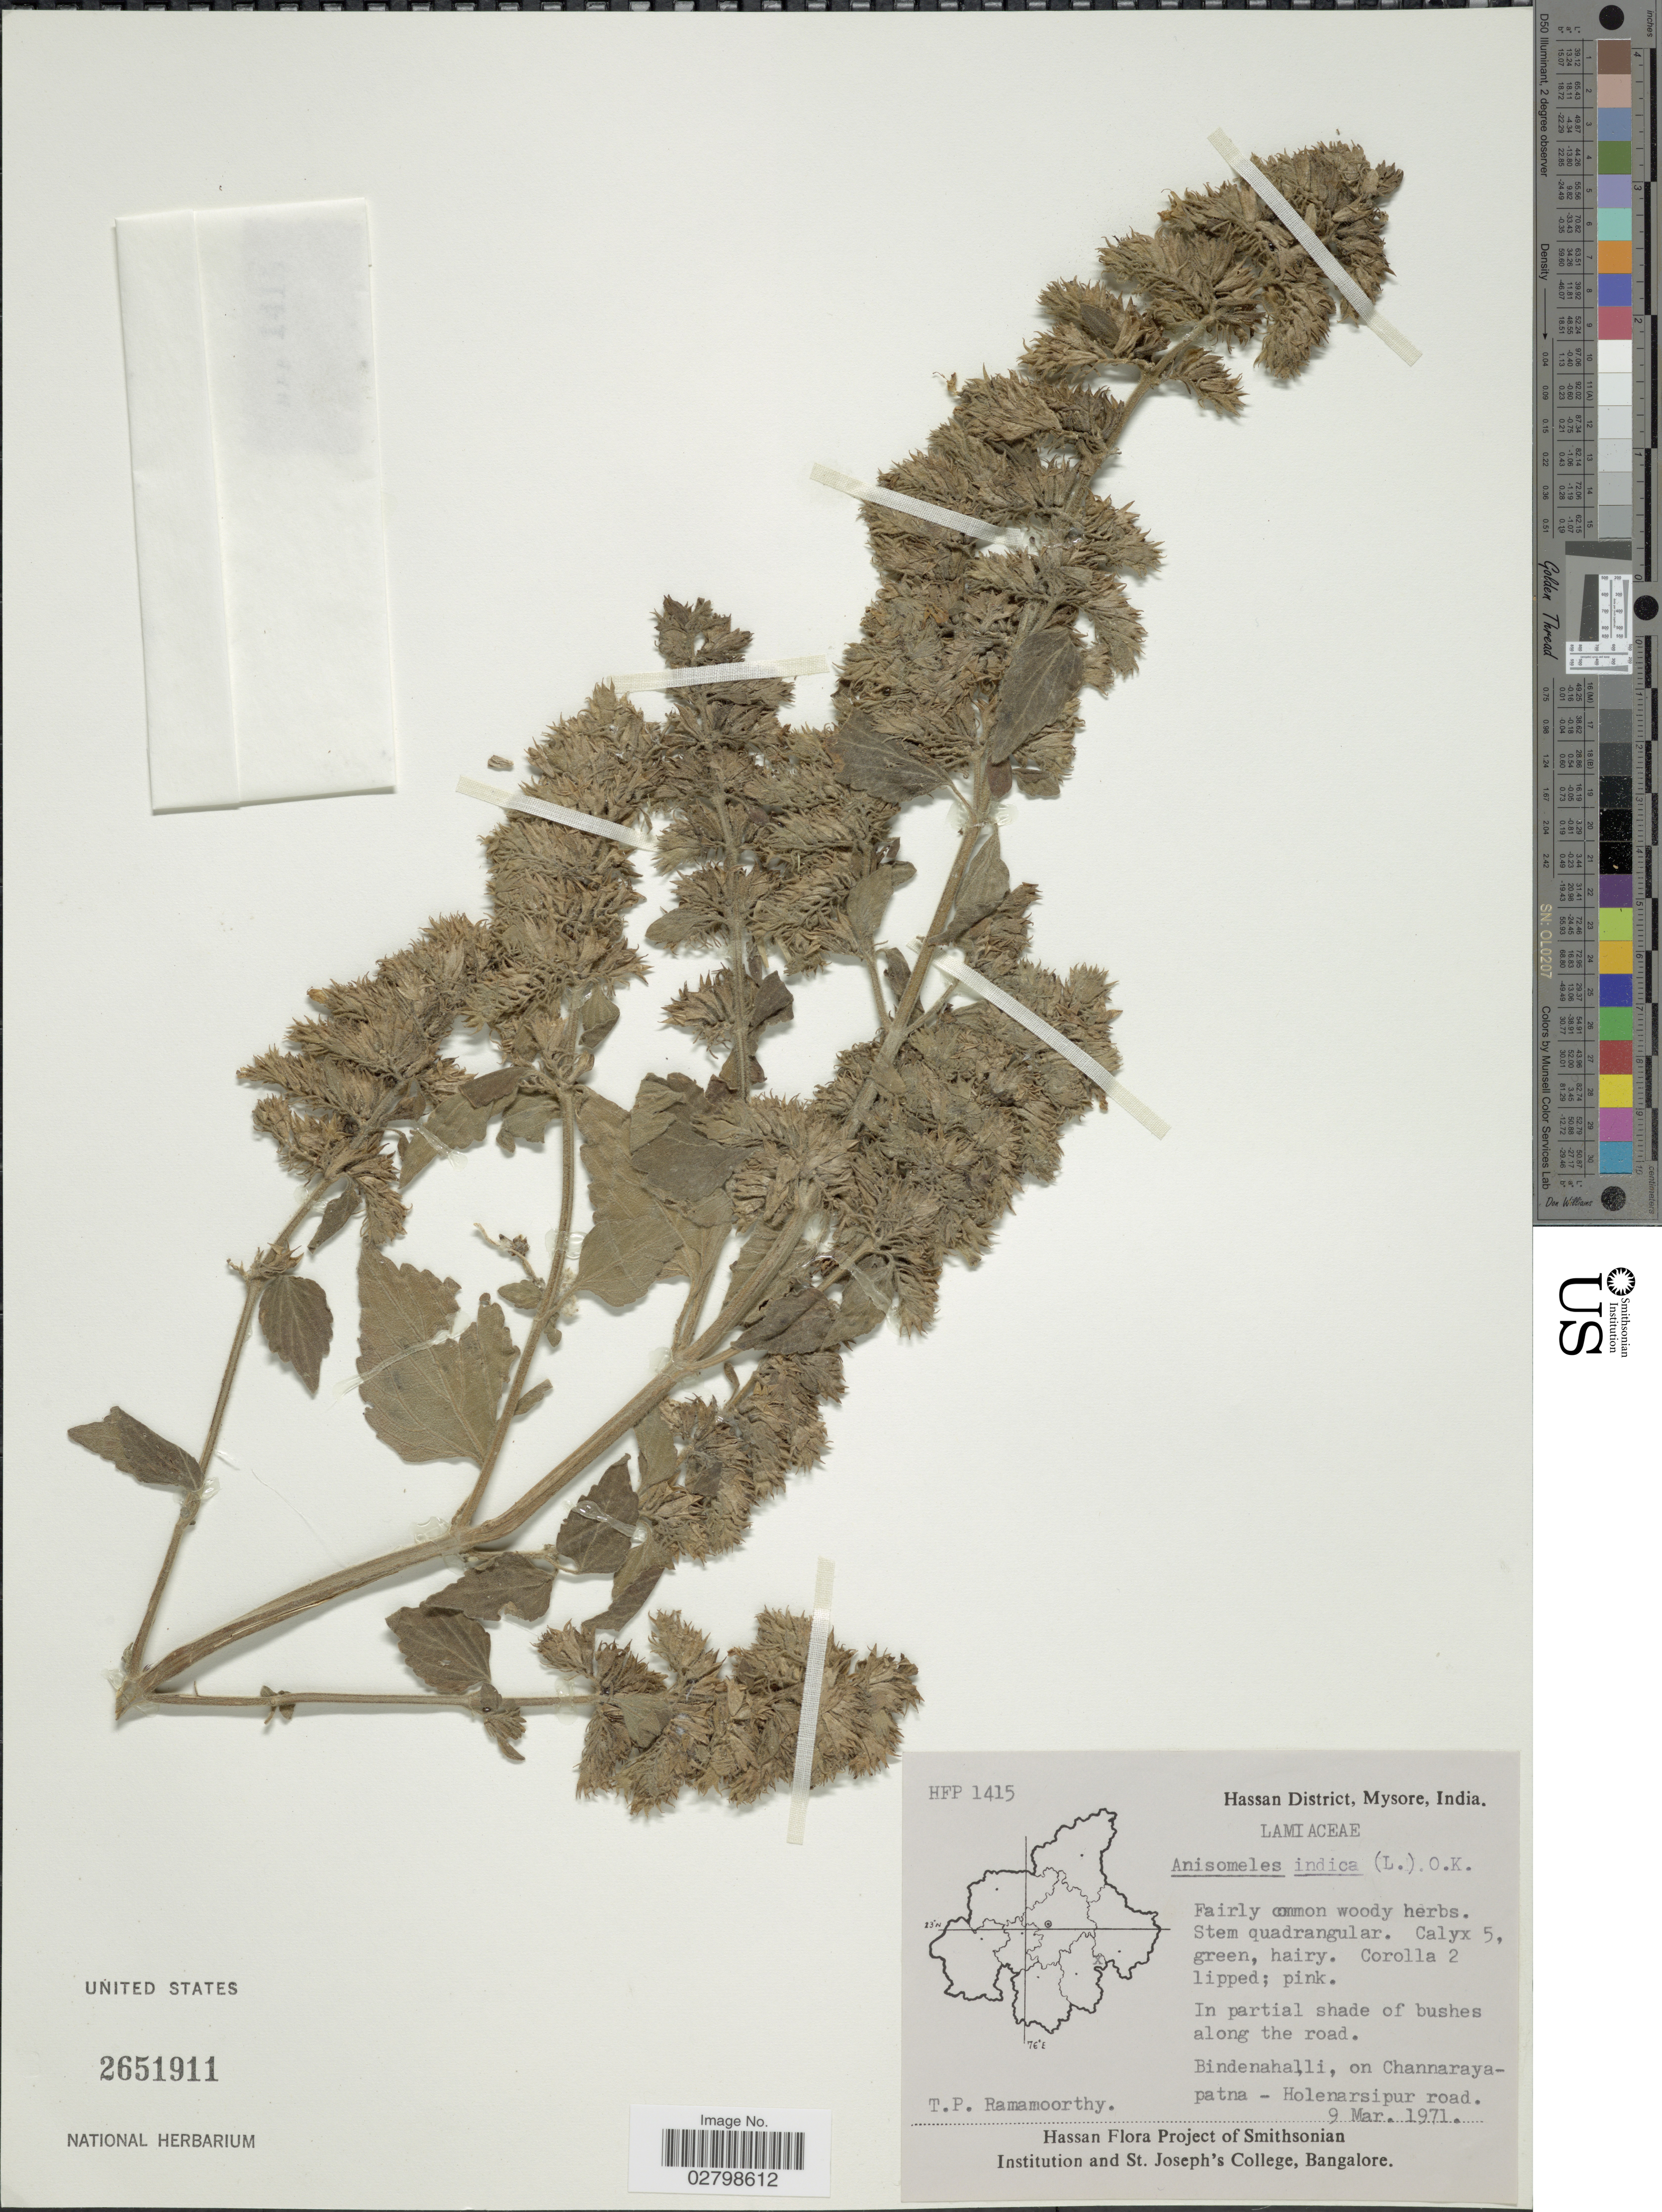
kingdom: Plantae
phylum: Tracheophyta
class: Magnoliopsida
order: Lamiales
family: Lamiaceae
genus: Anisomeles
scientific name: Anisomeles indica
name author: (L.) Kuntze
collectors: T. P. Ramamoorthy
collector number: HFP1415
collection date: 1971-03-09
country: India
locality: Hassan District, Mysore. Bindenahalli, on Channaraya-patna- Holenarsipur road.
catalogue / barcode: US 2651911